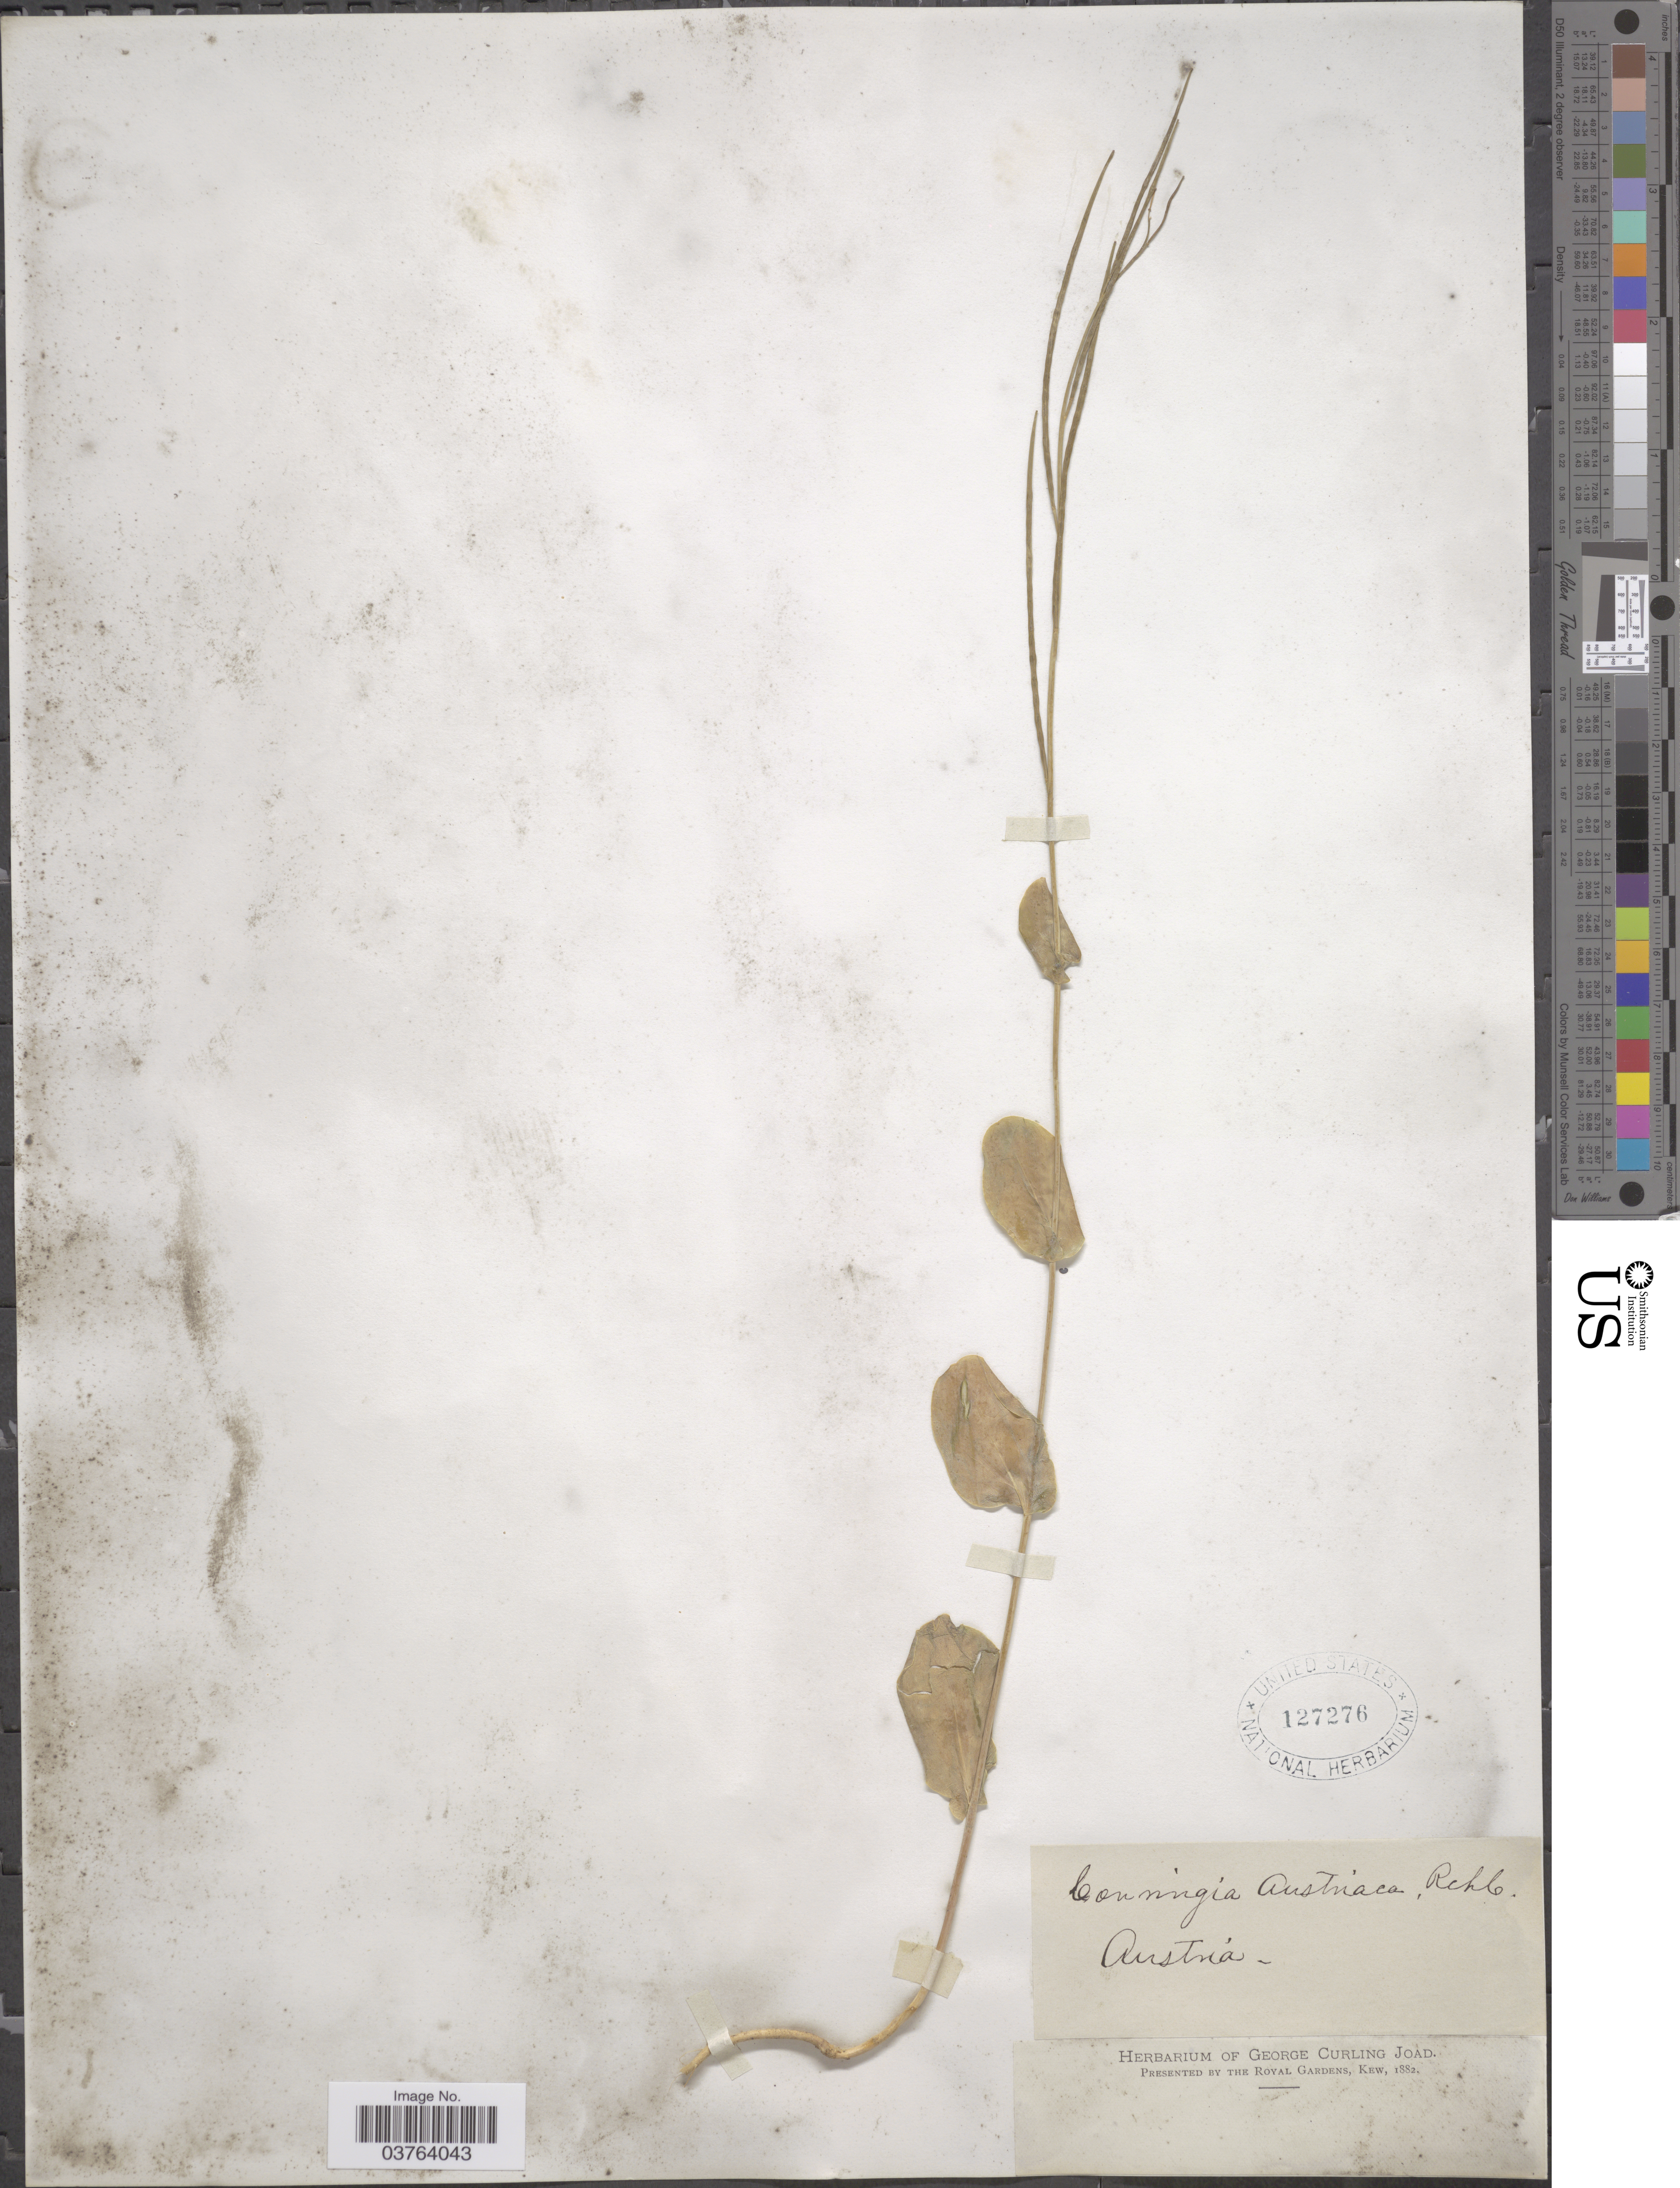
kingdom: Plantae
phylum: Tracheophyta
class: Magnoliopsida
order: Brassicales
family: Brassicaceae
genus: Conringia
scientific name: Conringia austriaca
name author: (Jacq.) Sweet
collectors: ex herb. George Curling Joad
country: Austria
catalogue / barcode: US 127276